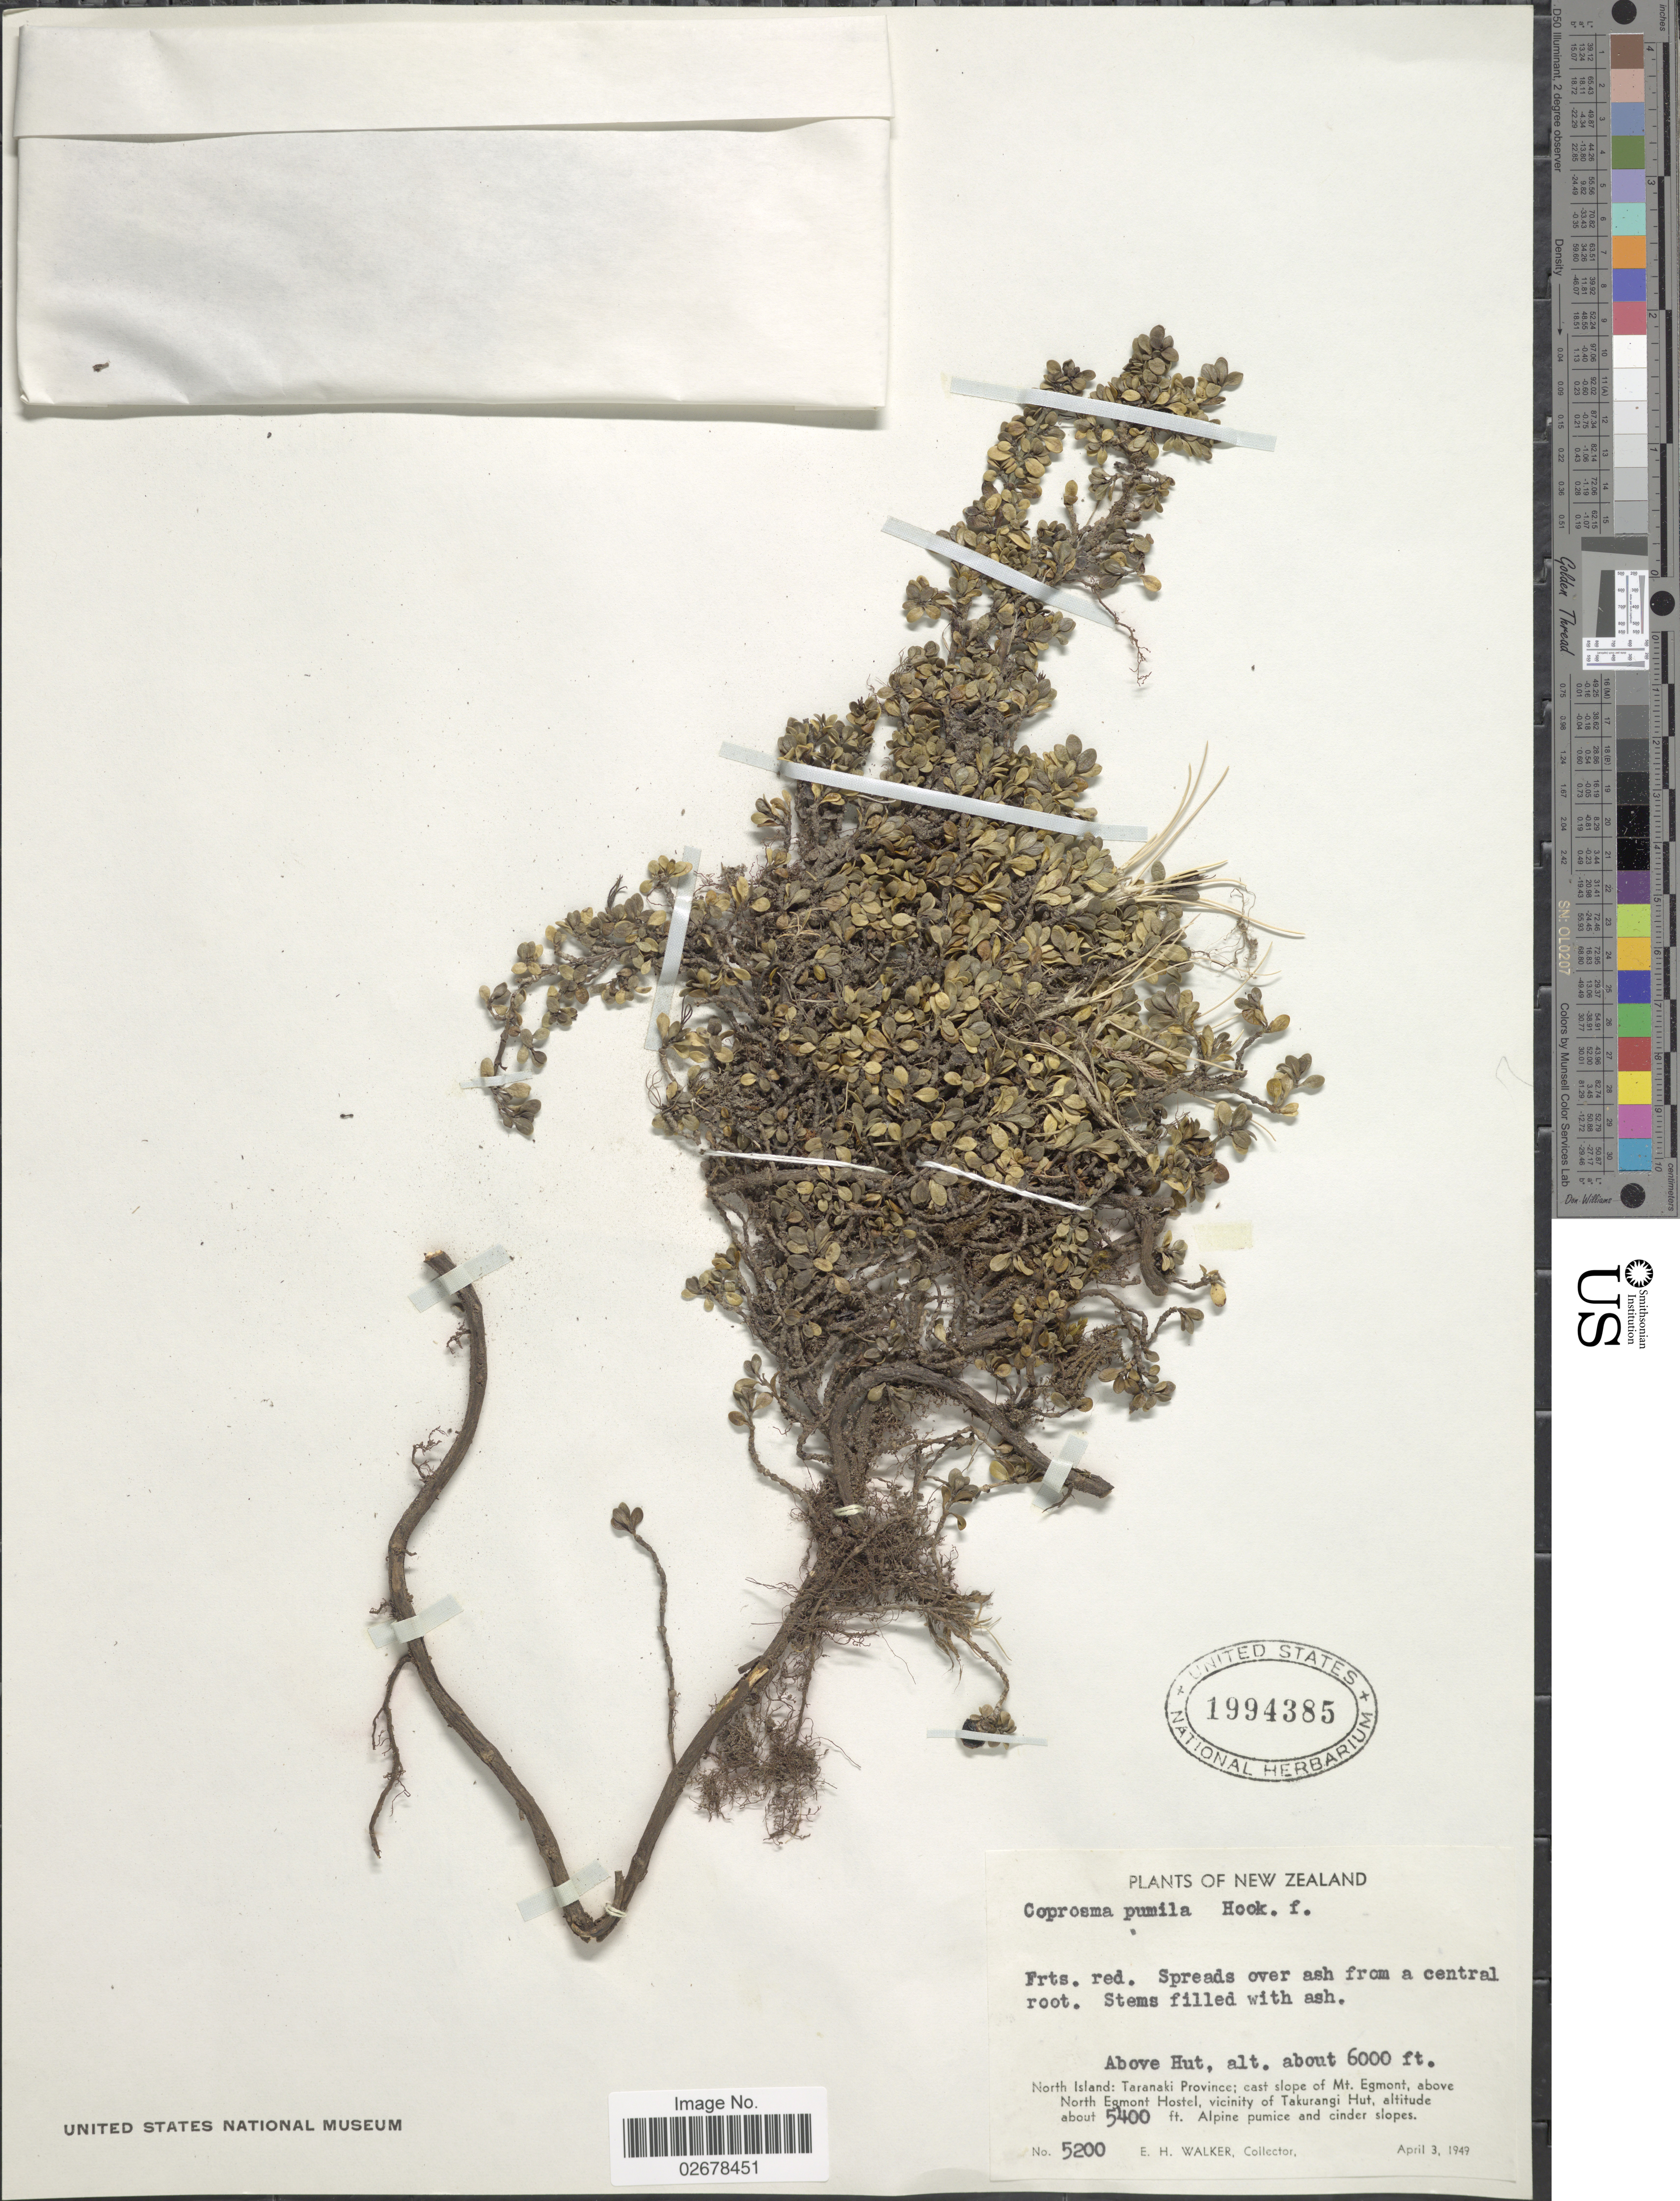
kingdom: Plantae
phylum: Tracheophyta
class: Magnoliopsida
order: Gentianales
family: Rubiaceae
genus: Coprosma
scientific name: Coprosma pumila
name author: Hook. f.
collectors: E. H. Walker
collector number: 5200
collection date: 1949-04-03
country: New Zealand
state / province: Taranaki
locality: Above Hut, North Island; east slopes of Mt. Egmont, above North Egmont Hostel, vicinity of Takurangi Hut.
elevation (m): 1829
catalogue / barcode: US 1994385